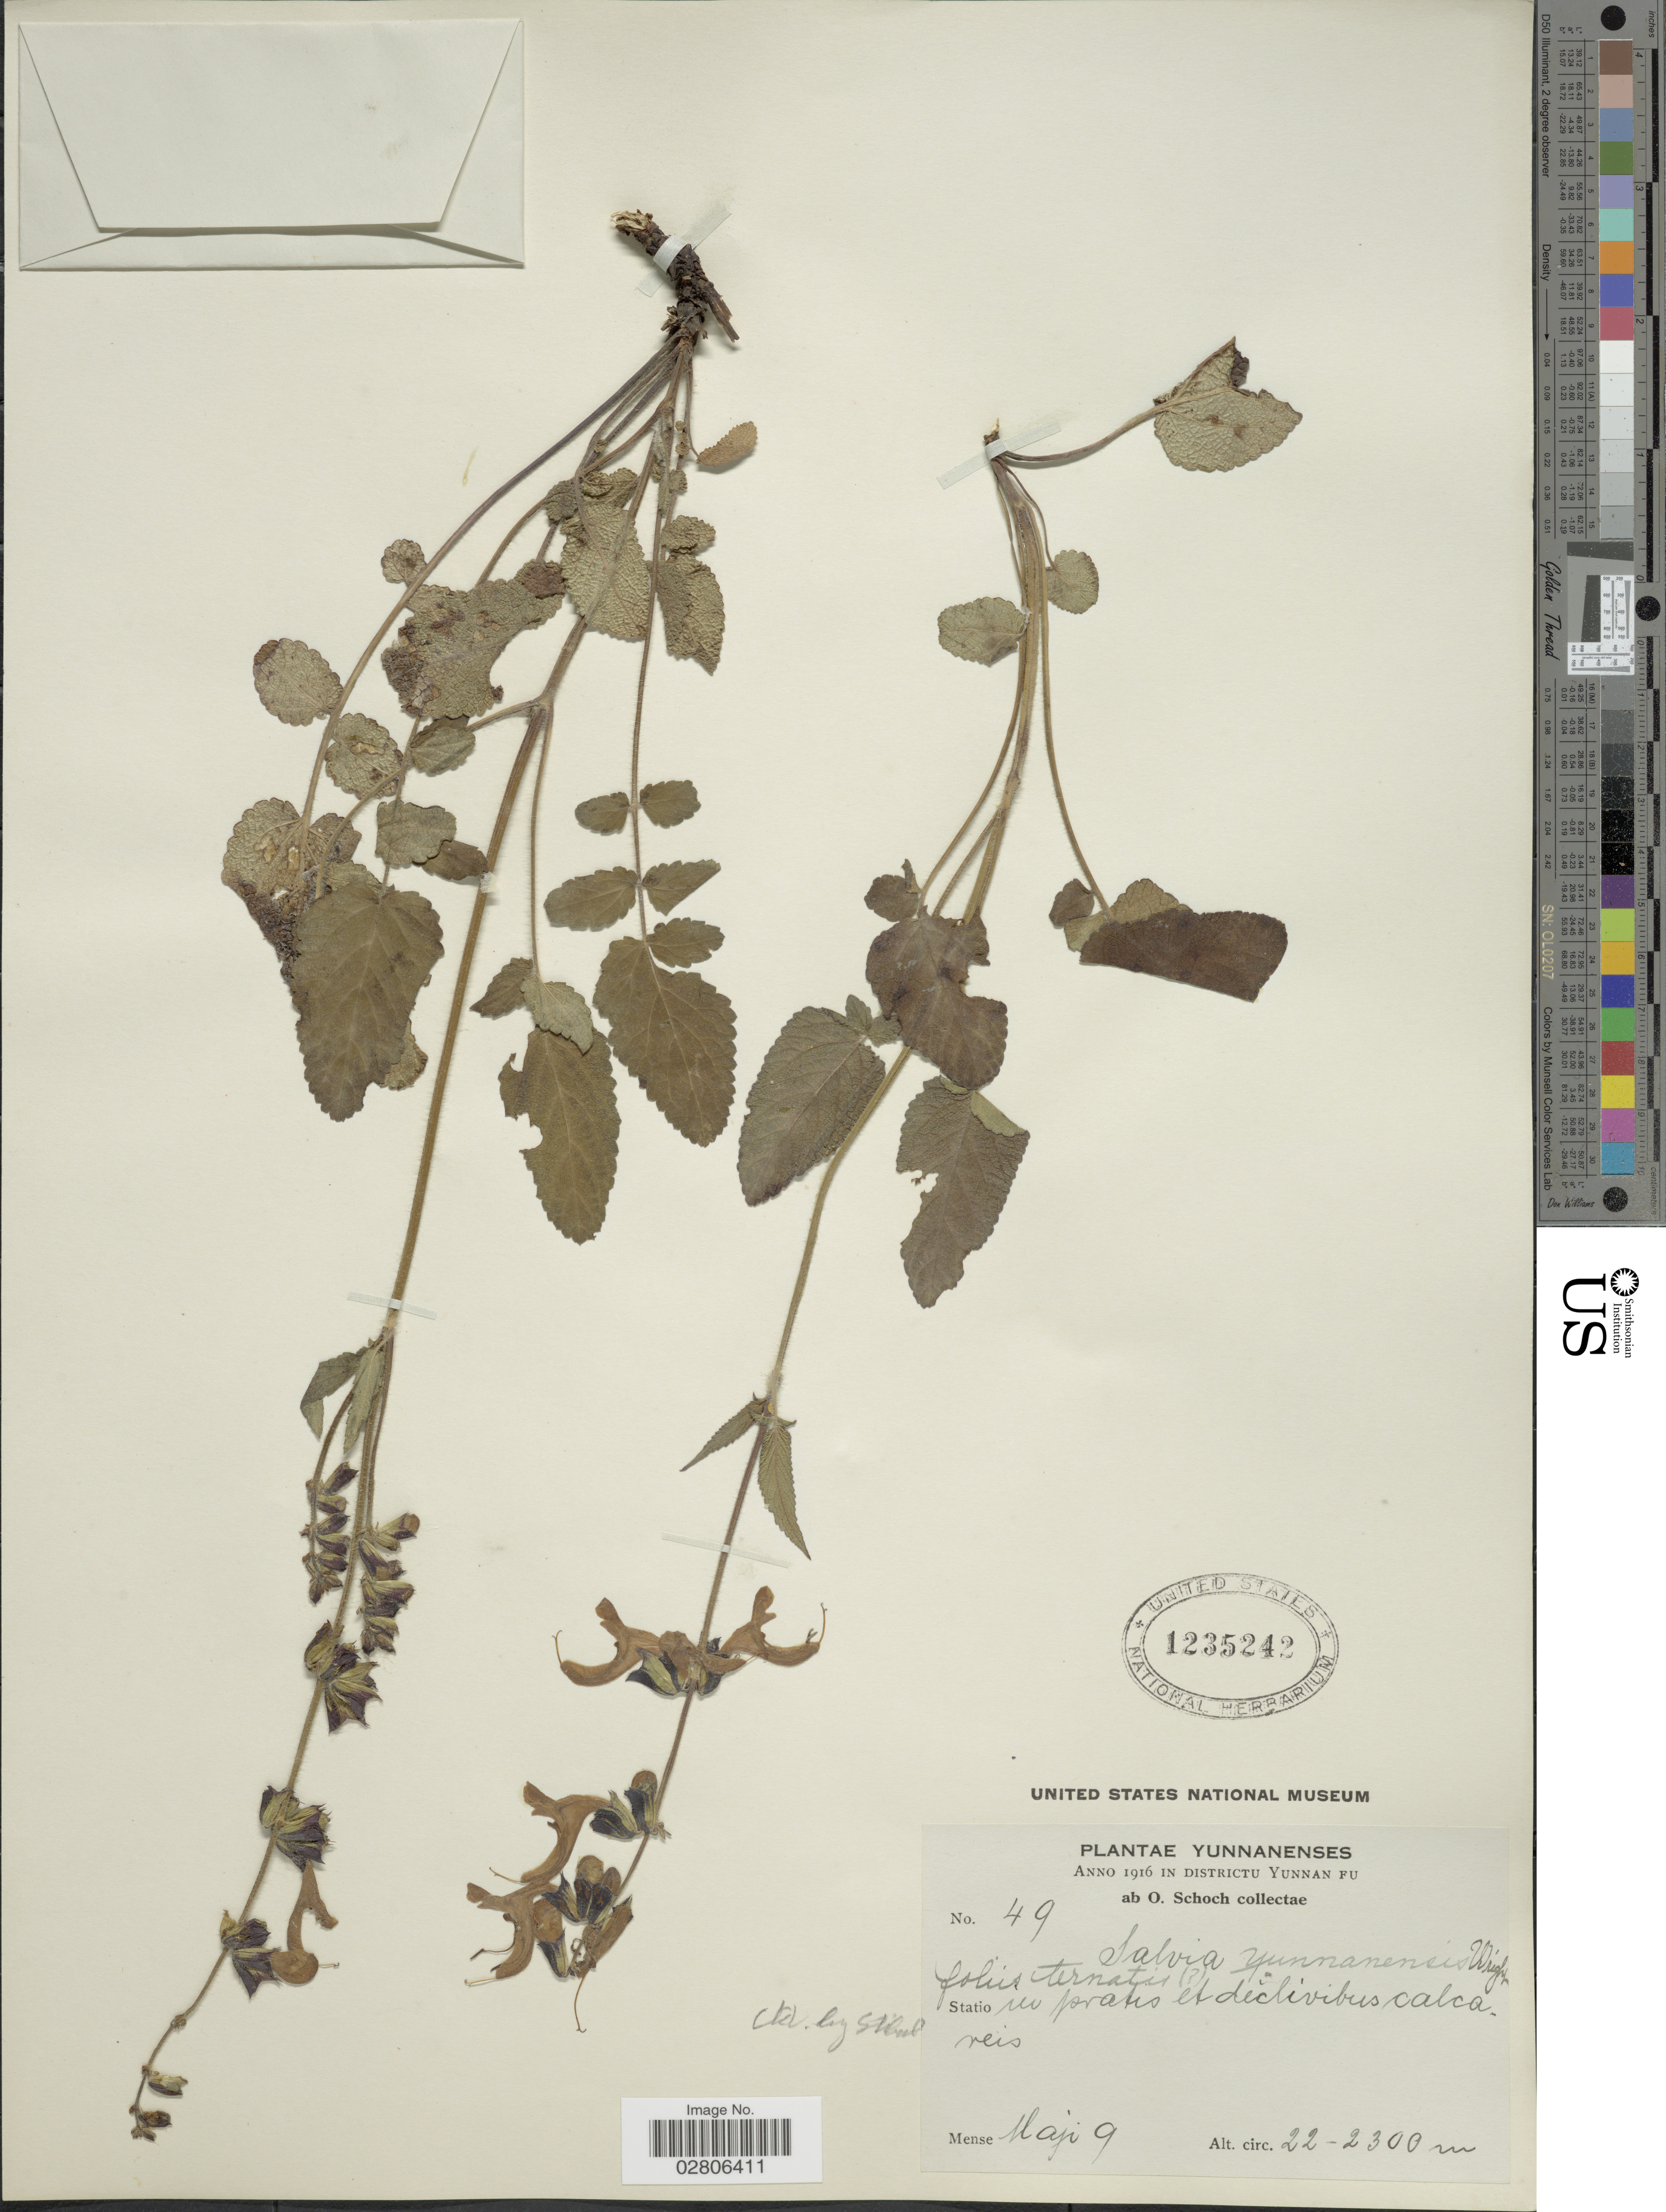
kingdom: Plantae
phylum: Tracheophyta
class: Magnoliopsida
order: Lamiales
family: Lamiaceae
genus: Salvia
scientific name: Salvia yunnanensis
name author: C.H. Wright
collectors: O. Schoch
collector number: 49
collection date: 1916-05-09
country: China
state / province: Yunnan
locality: In districtu Yunnan Fu. Yunnanenses.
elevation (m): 2200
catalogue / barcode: US 1235242